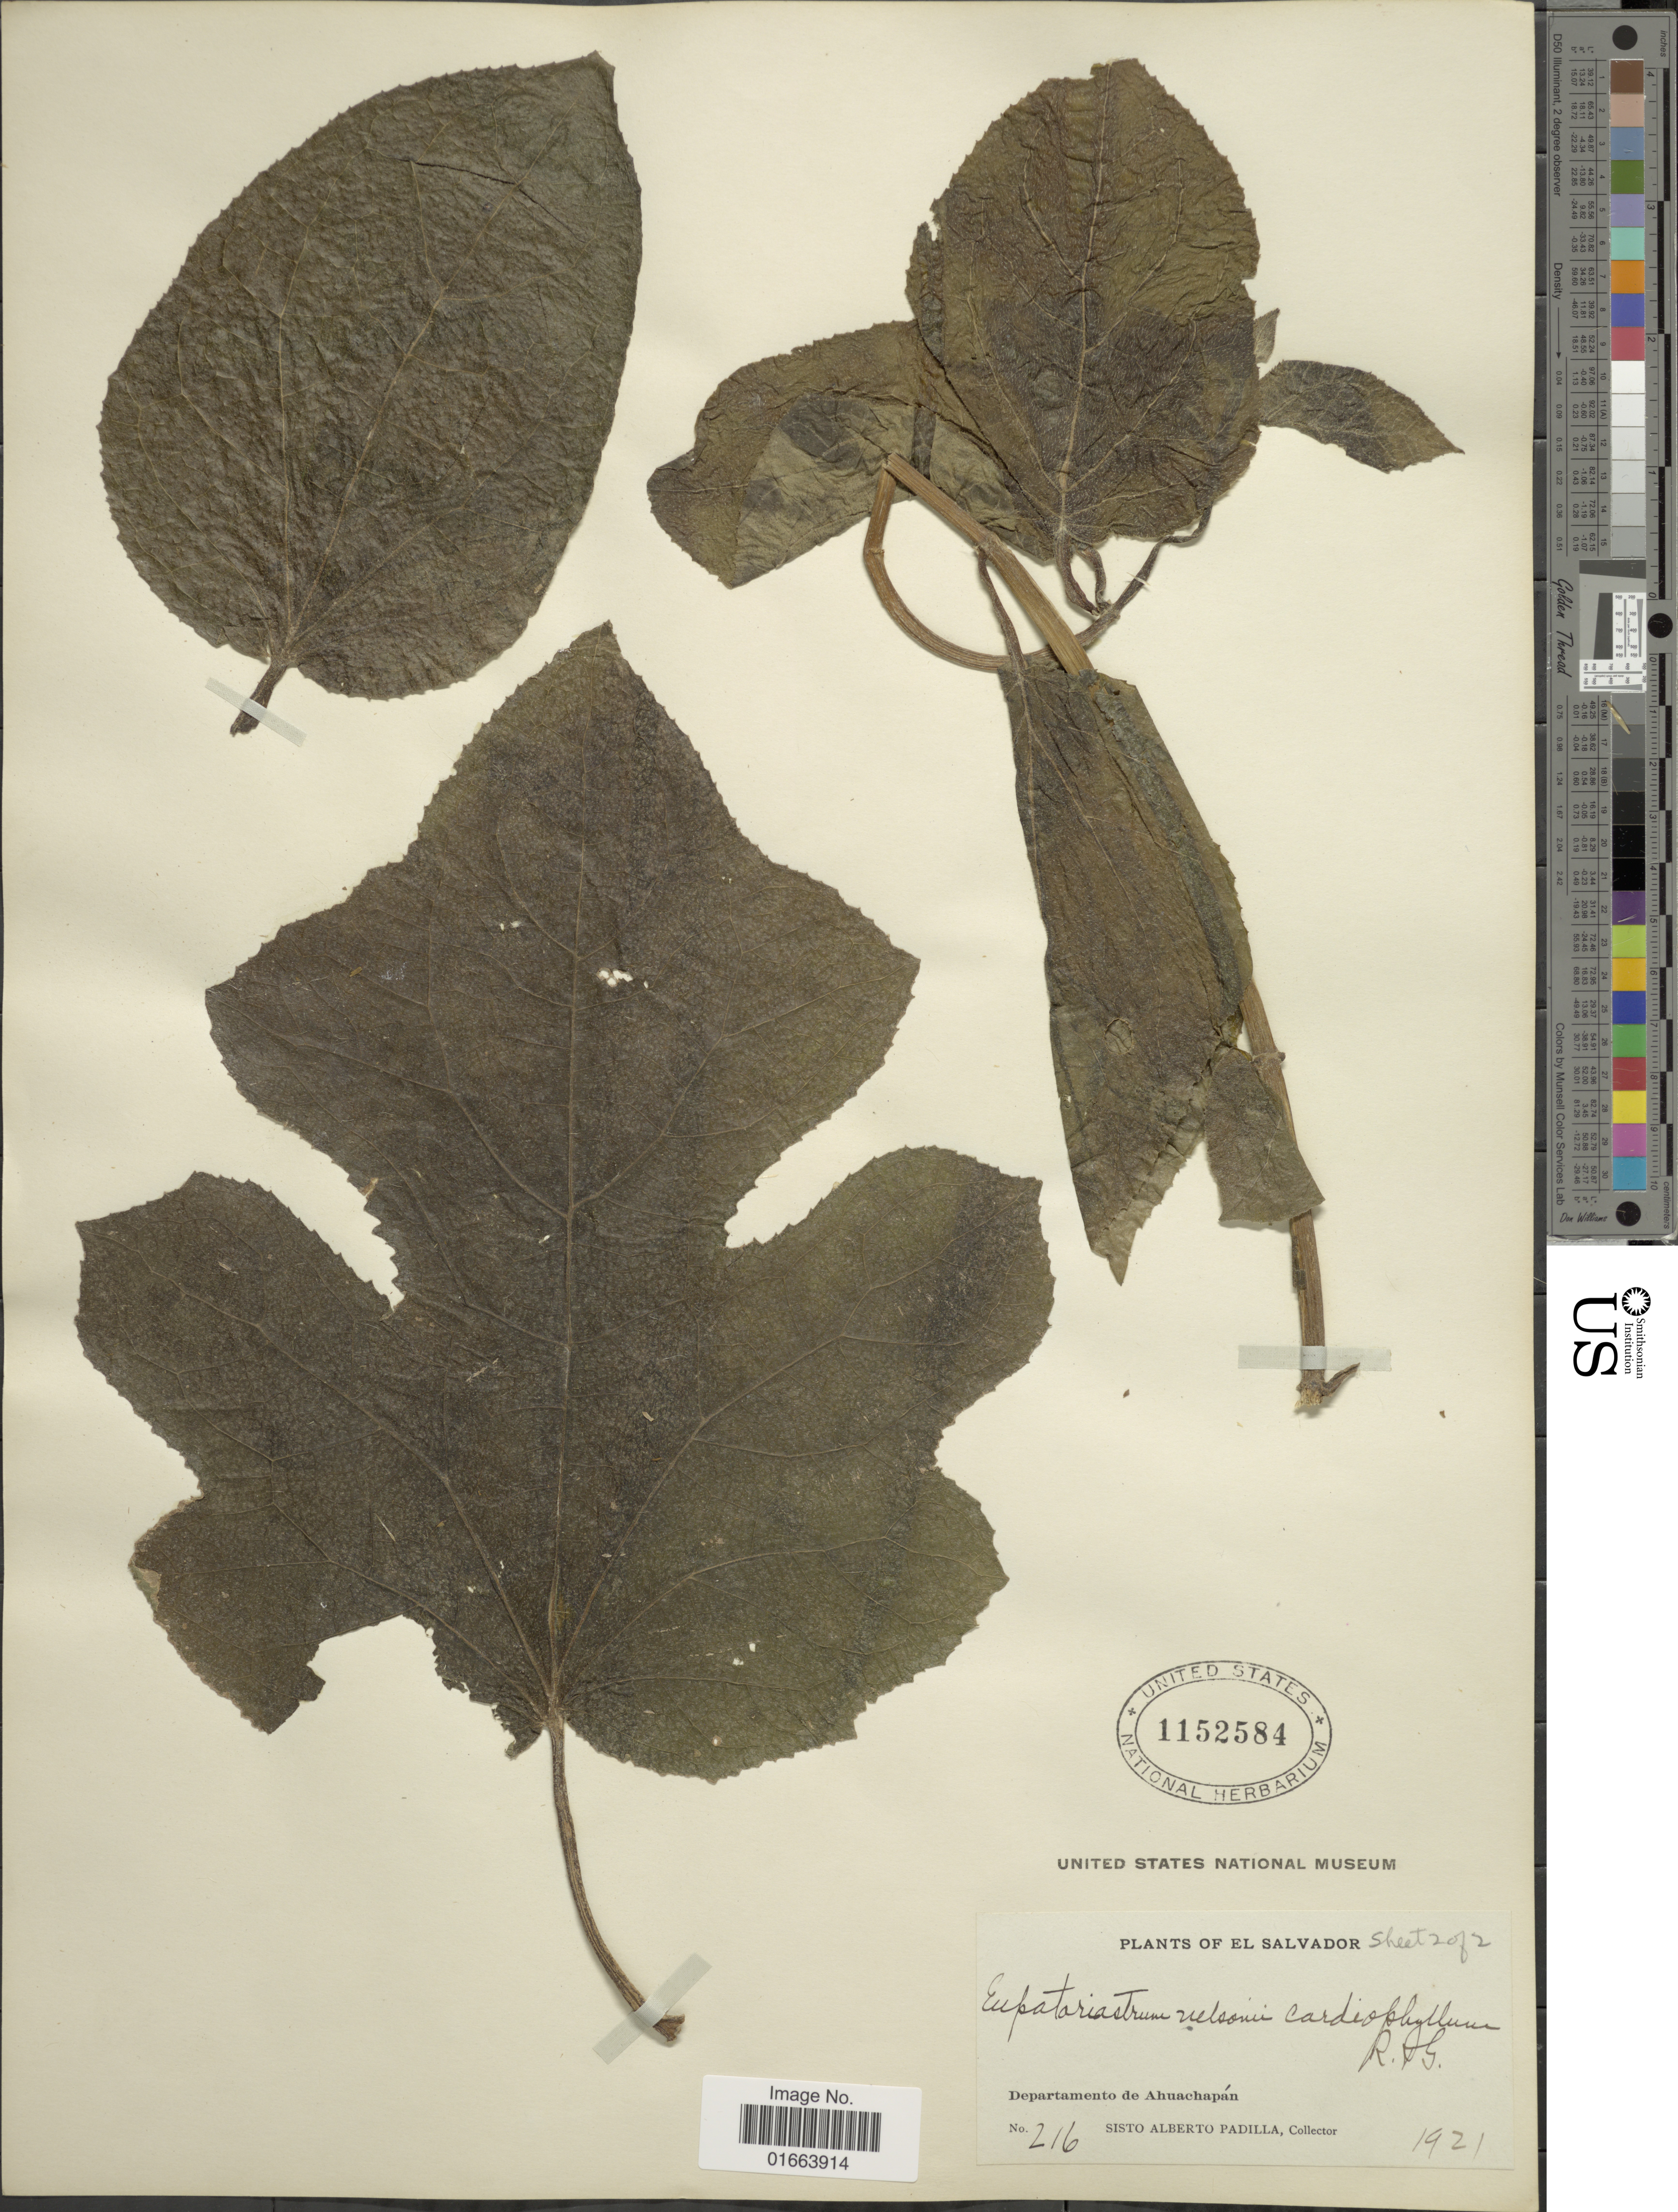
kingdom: Plantae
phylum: Tracheophyta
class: Magnoliopsida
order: Asterales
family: Asteraceae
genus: Eupatoriastrum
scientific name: Eupatoriastrum nelsonii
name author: Greenm.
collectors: S. A. Padilla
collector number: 216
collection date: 1921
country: El Salvador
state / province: Ahuachapan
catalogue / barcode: US 1152584